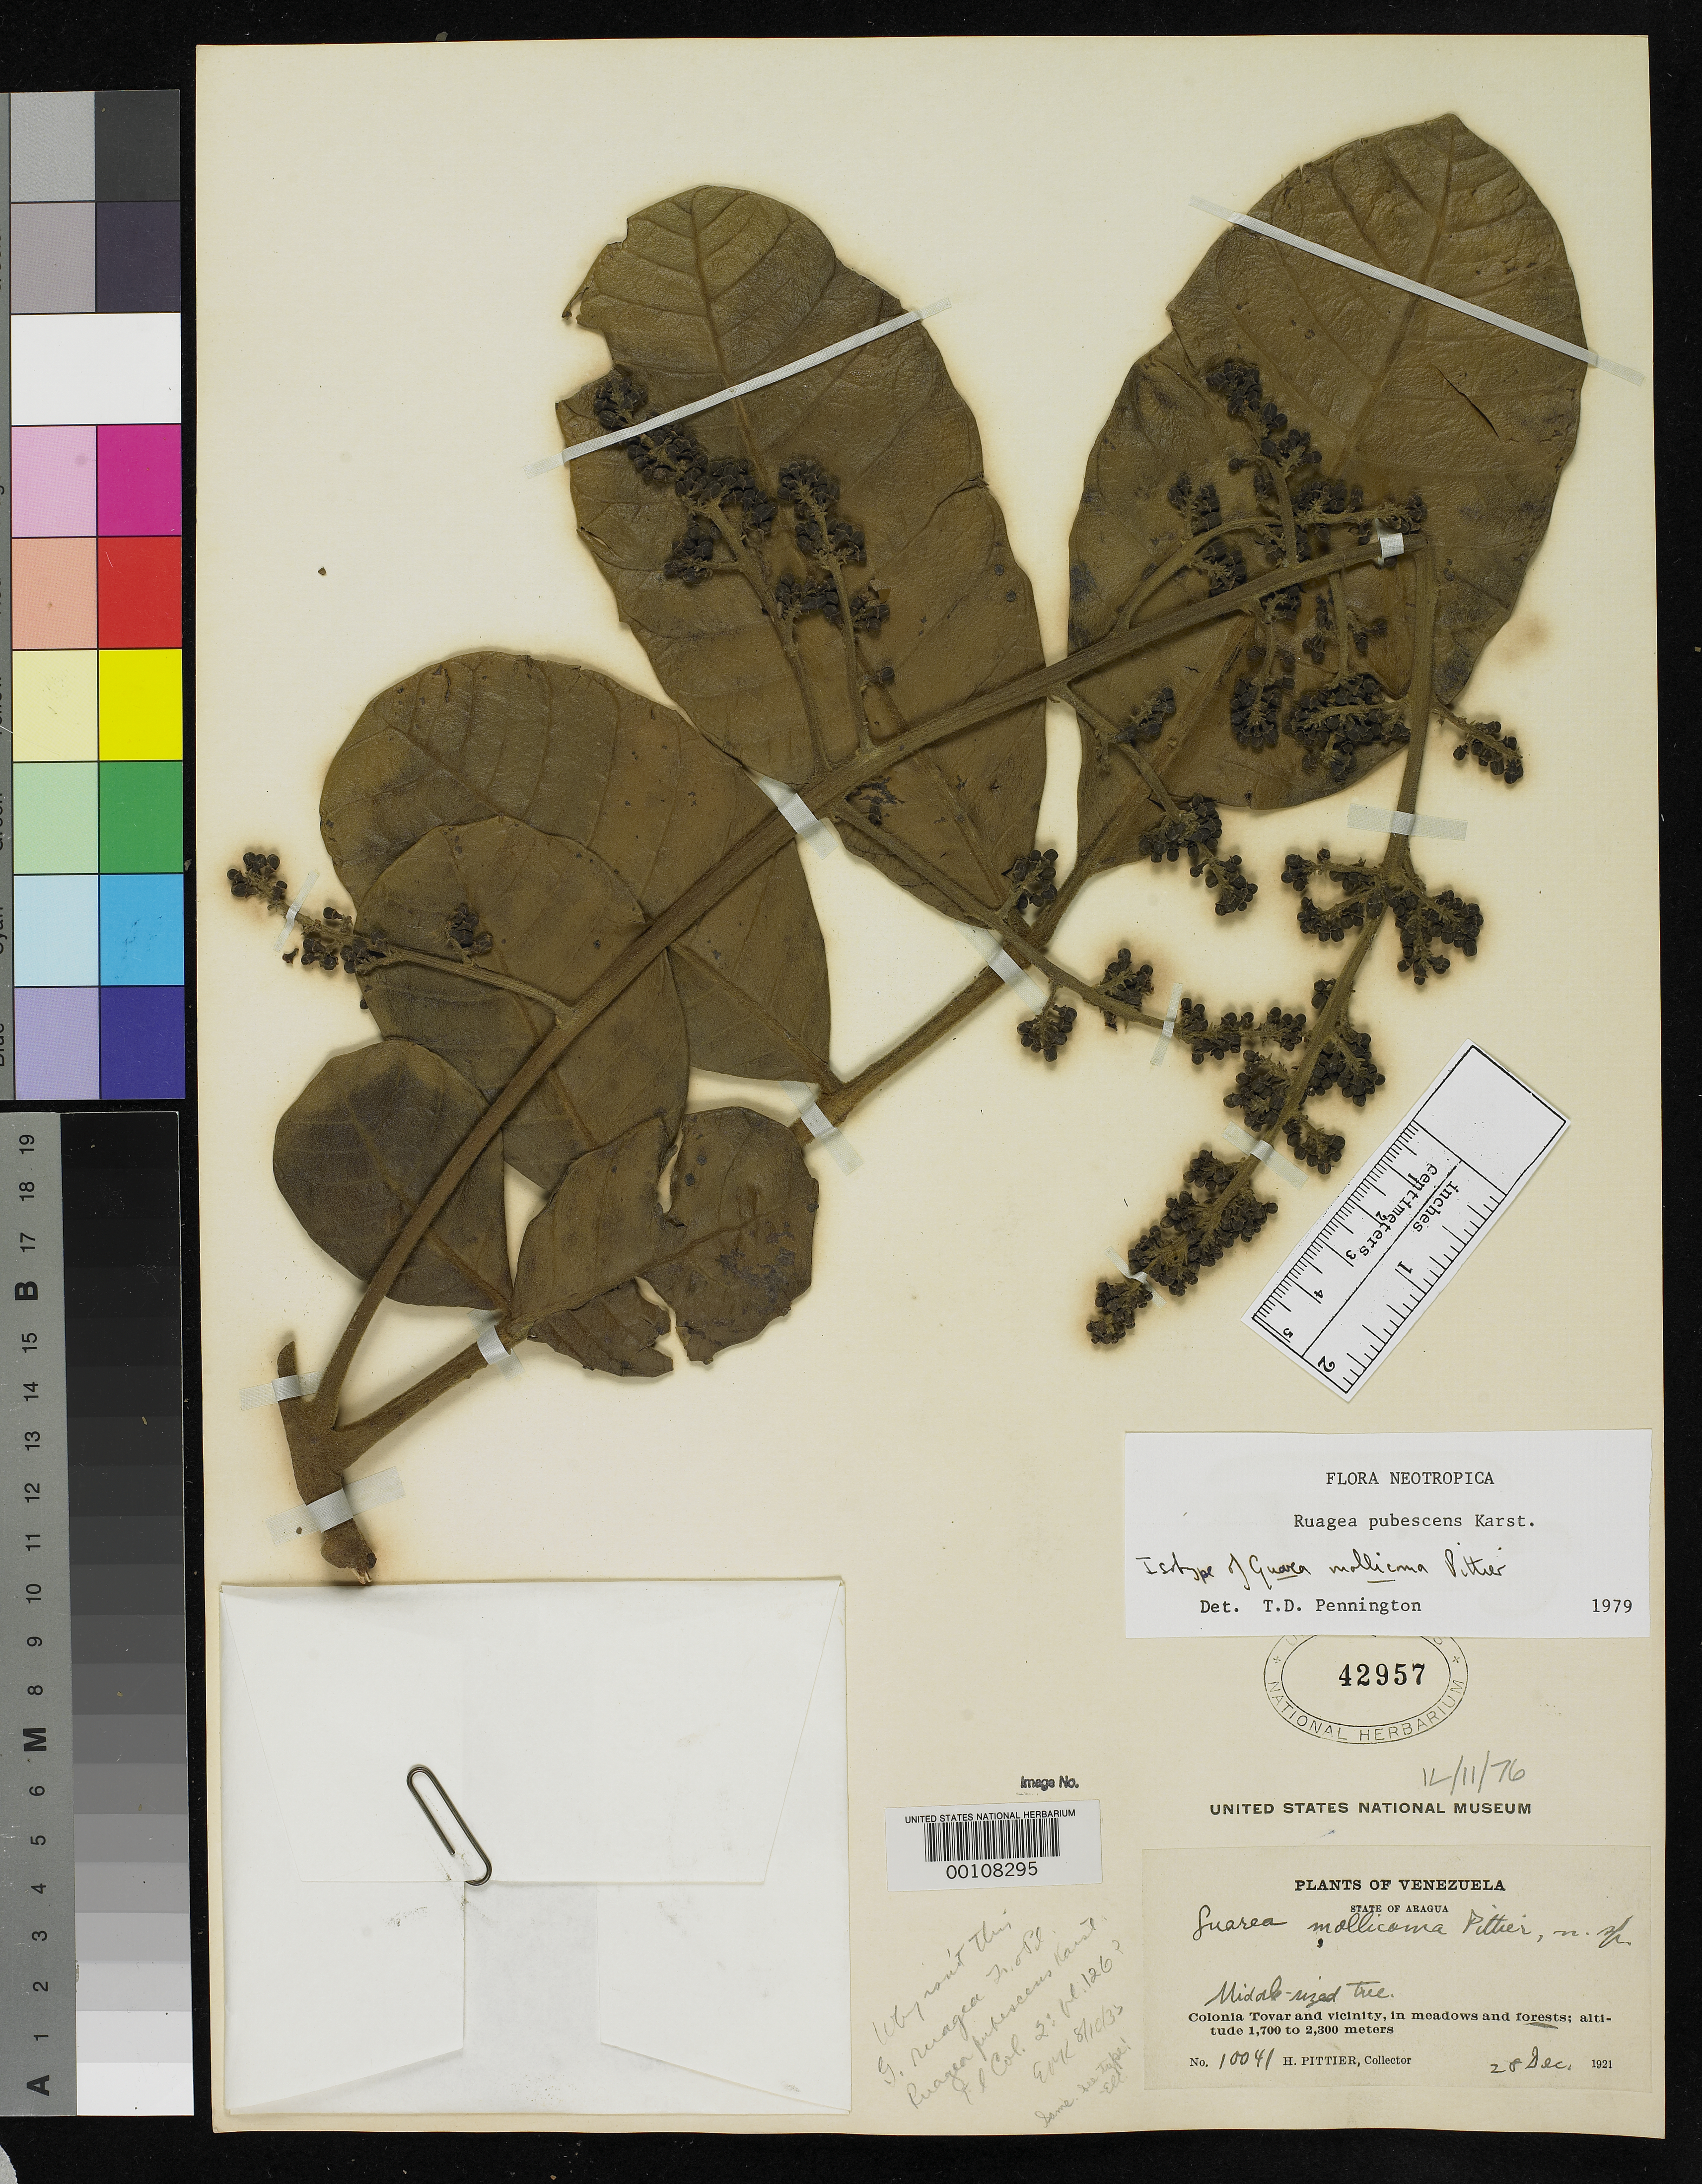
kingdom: Plantae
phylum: Tracheophyta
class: Magnoliopsida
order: Sapindales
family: Meliaceae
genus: Guarea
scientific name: Guarea mollicoma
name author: Pittier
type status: Isotype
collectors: H. F. Pittier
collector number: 10041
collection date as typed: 28 Dec 1921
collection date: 1921-12-28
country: Venezuela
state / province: Aragua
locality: La Colonia Tovar & vicinity.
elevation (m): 1700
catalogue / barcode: US 42957